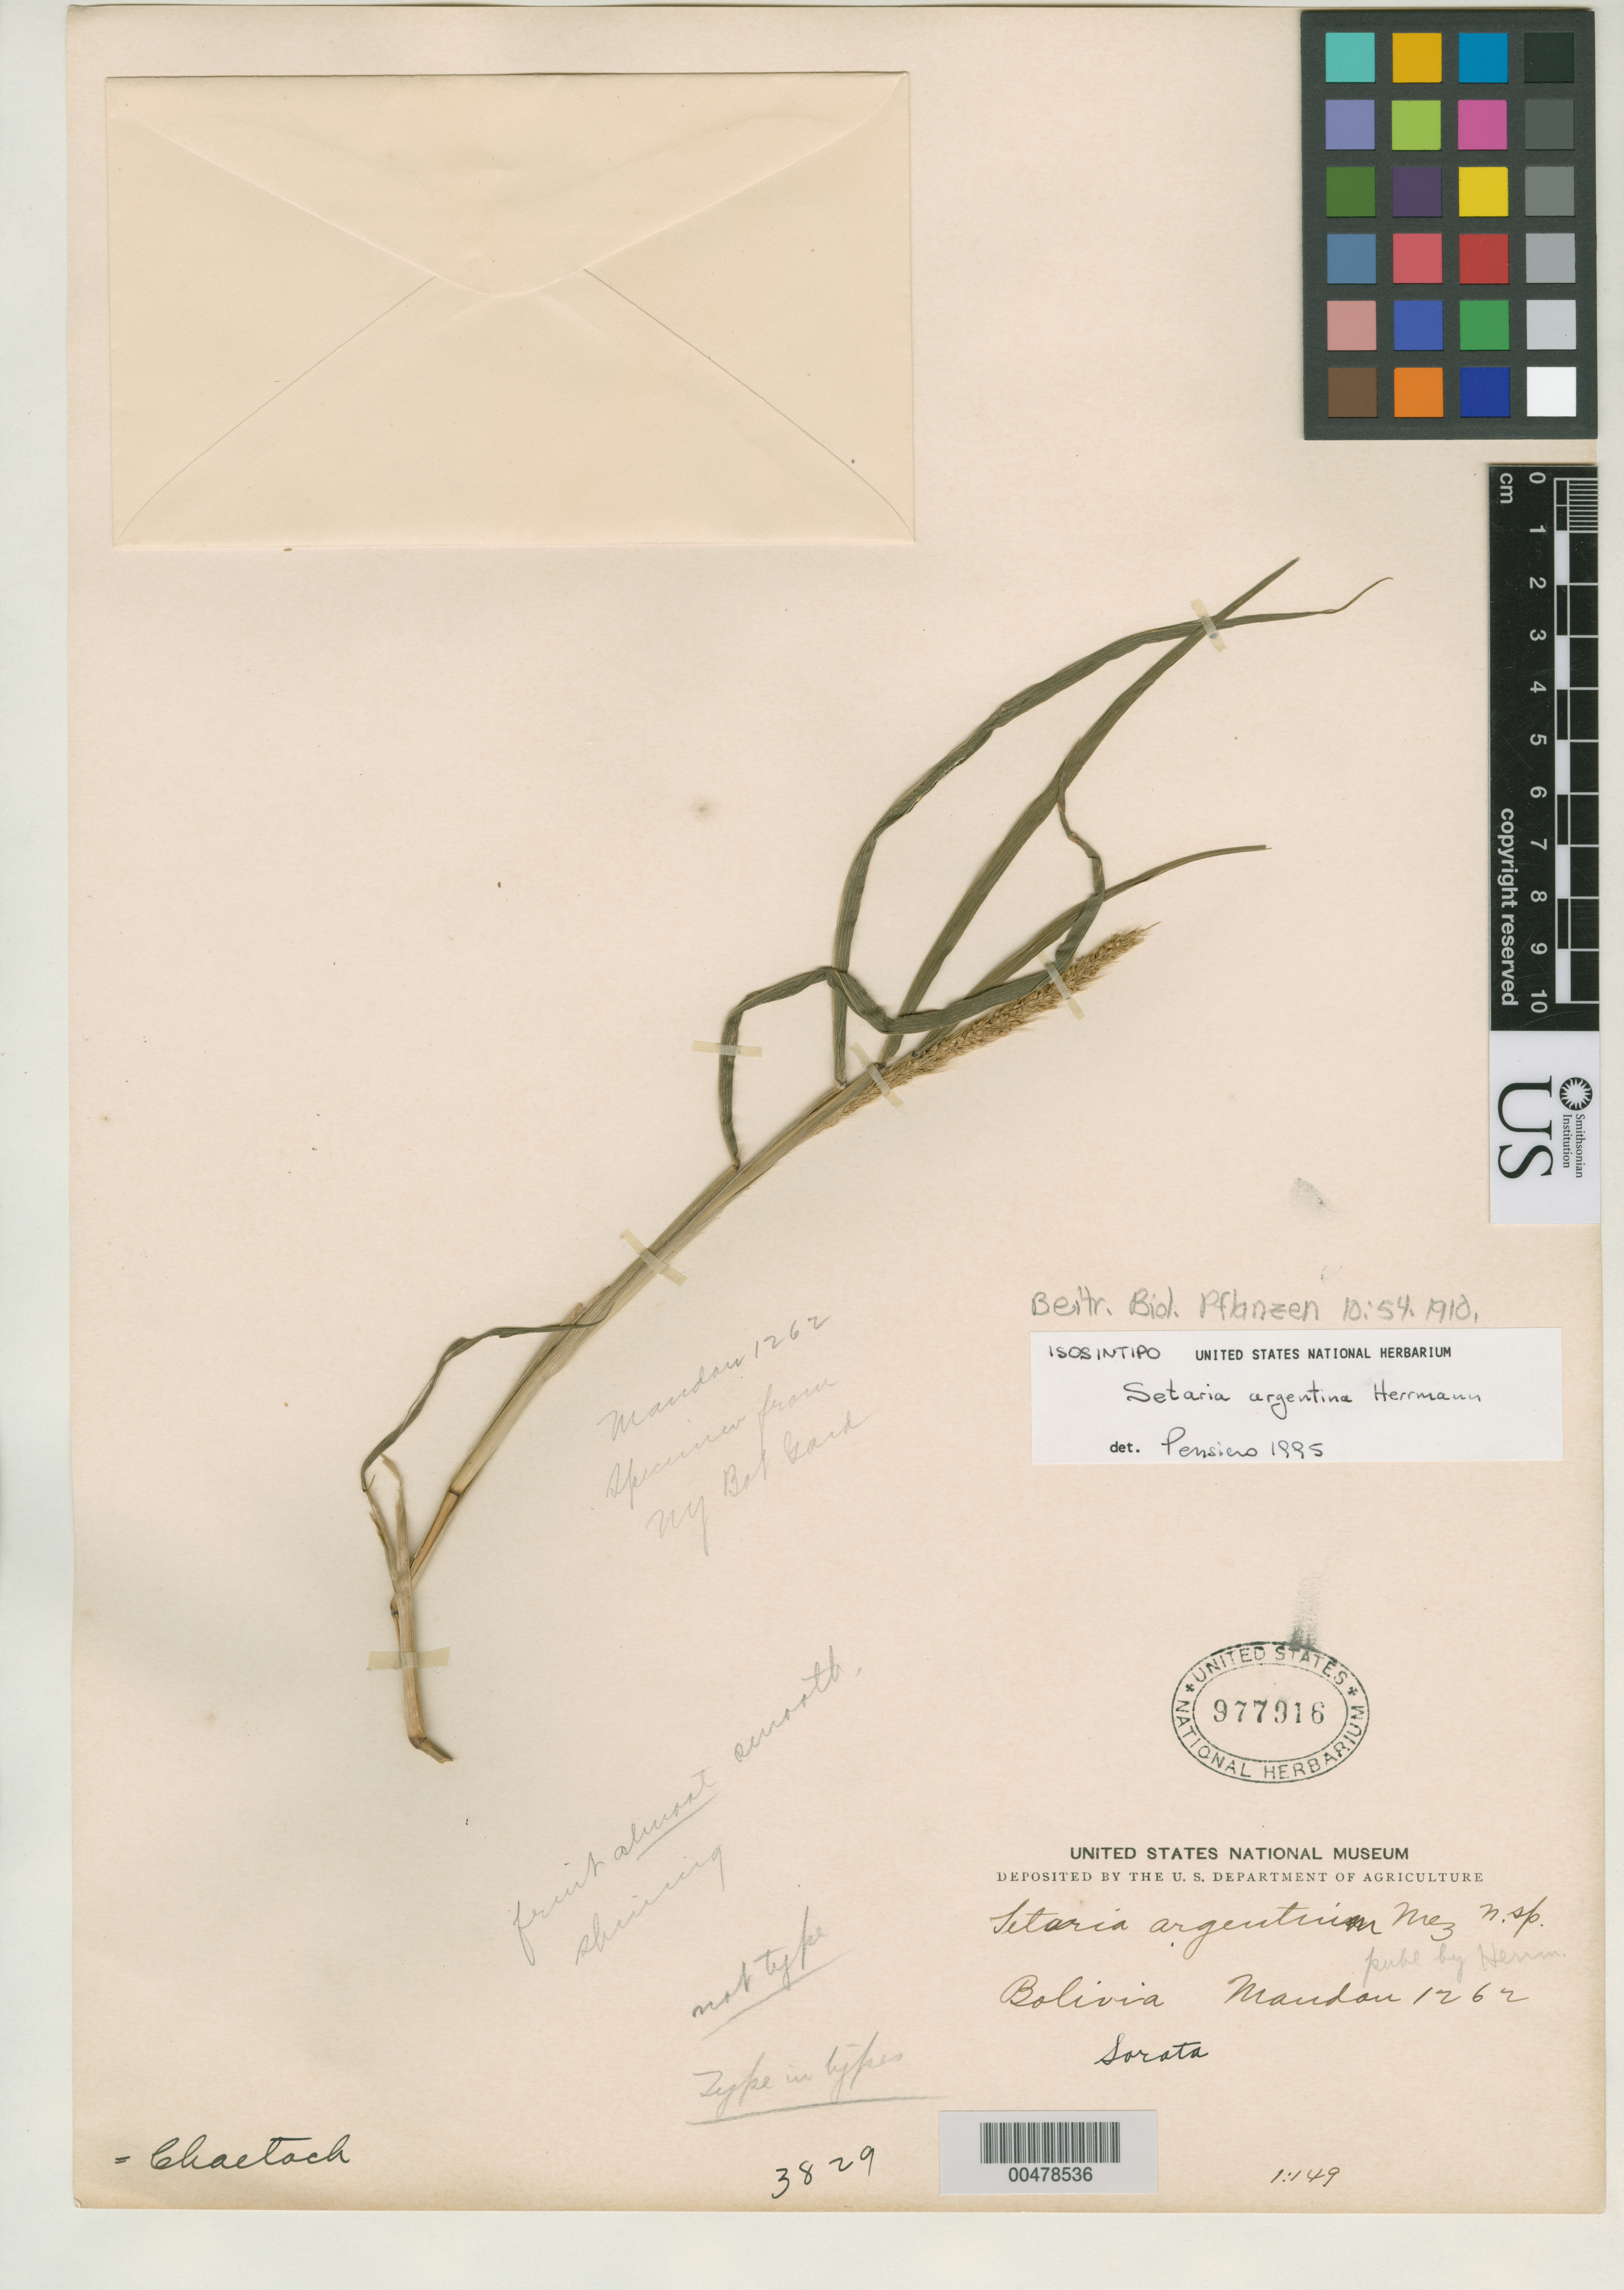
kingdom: Plantae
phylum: Tracheophyta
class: Liliopsida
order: Poales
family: Poaceae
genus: Setaria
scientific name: Setaria argentina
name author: R.A.W. Herrm.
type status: Isosyntype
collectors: G. Mandon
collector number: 1262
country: Bolivia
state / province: La Paz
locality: Sorata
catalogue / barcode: US 977916